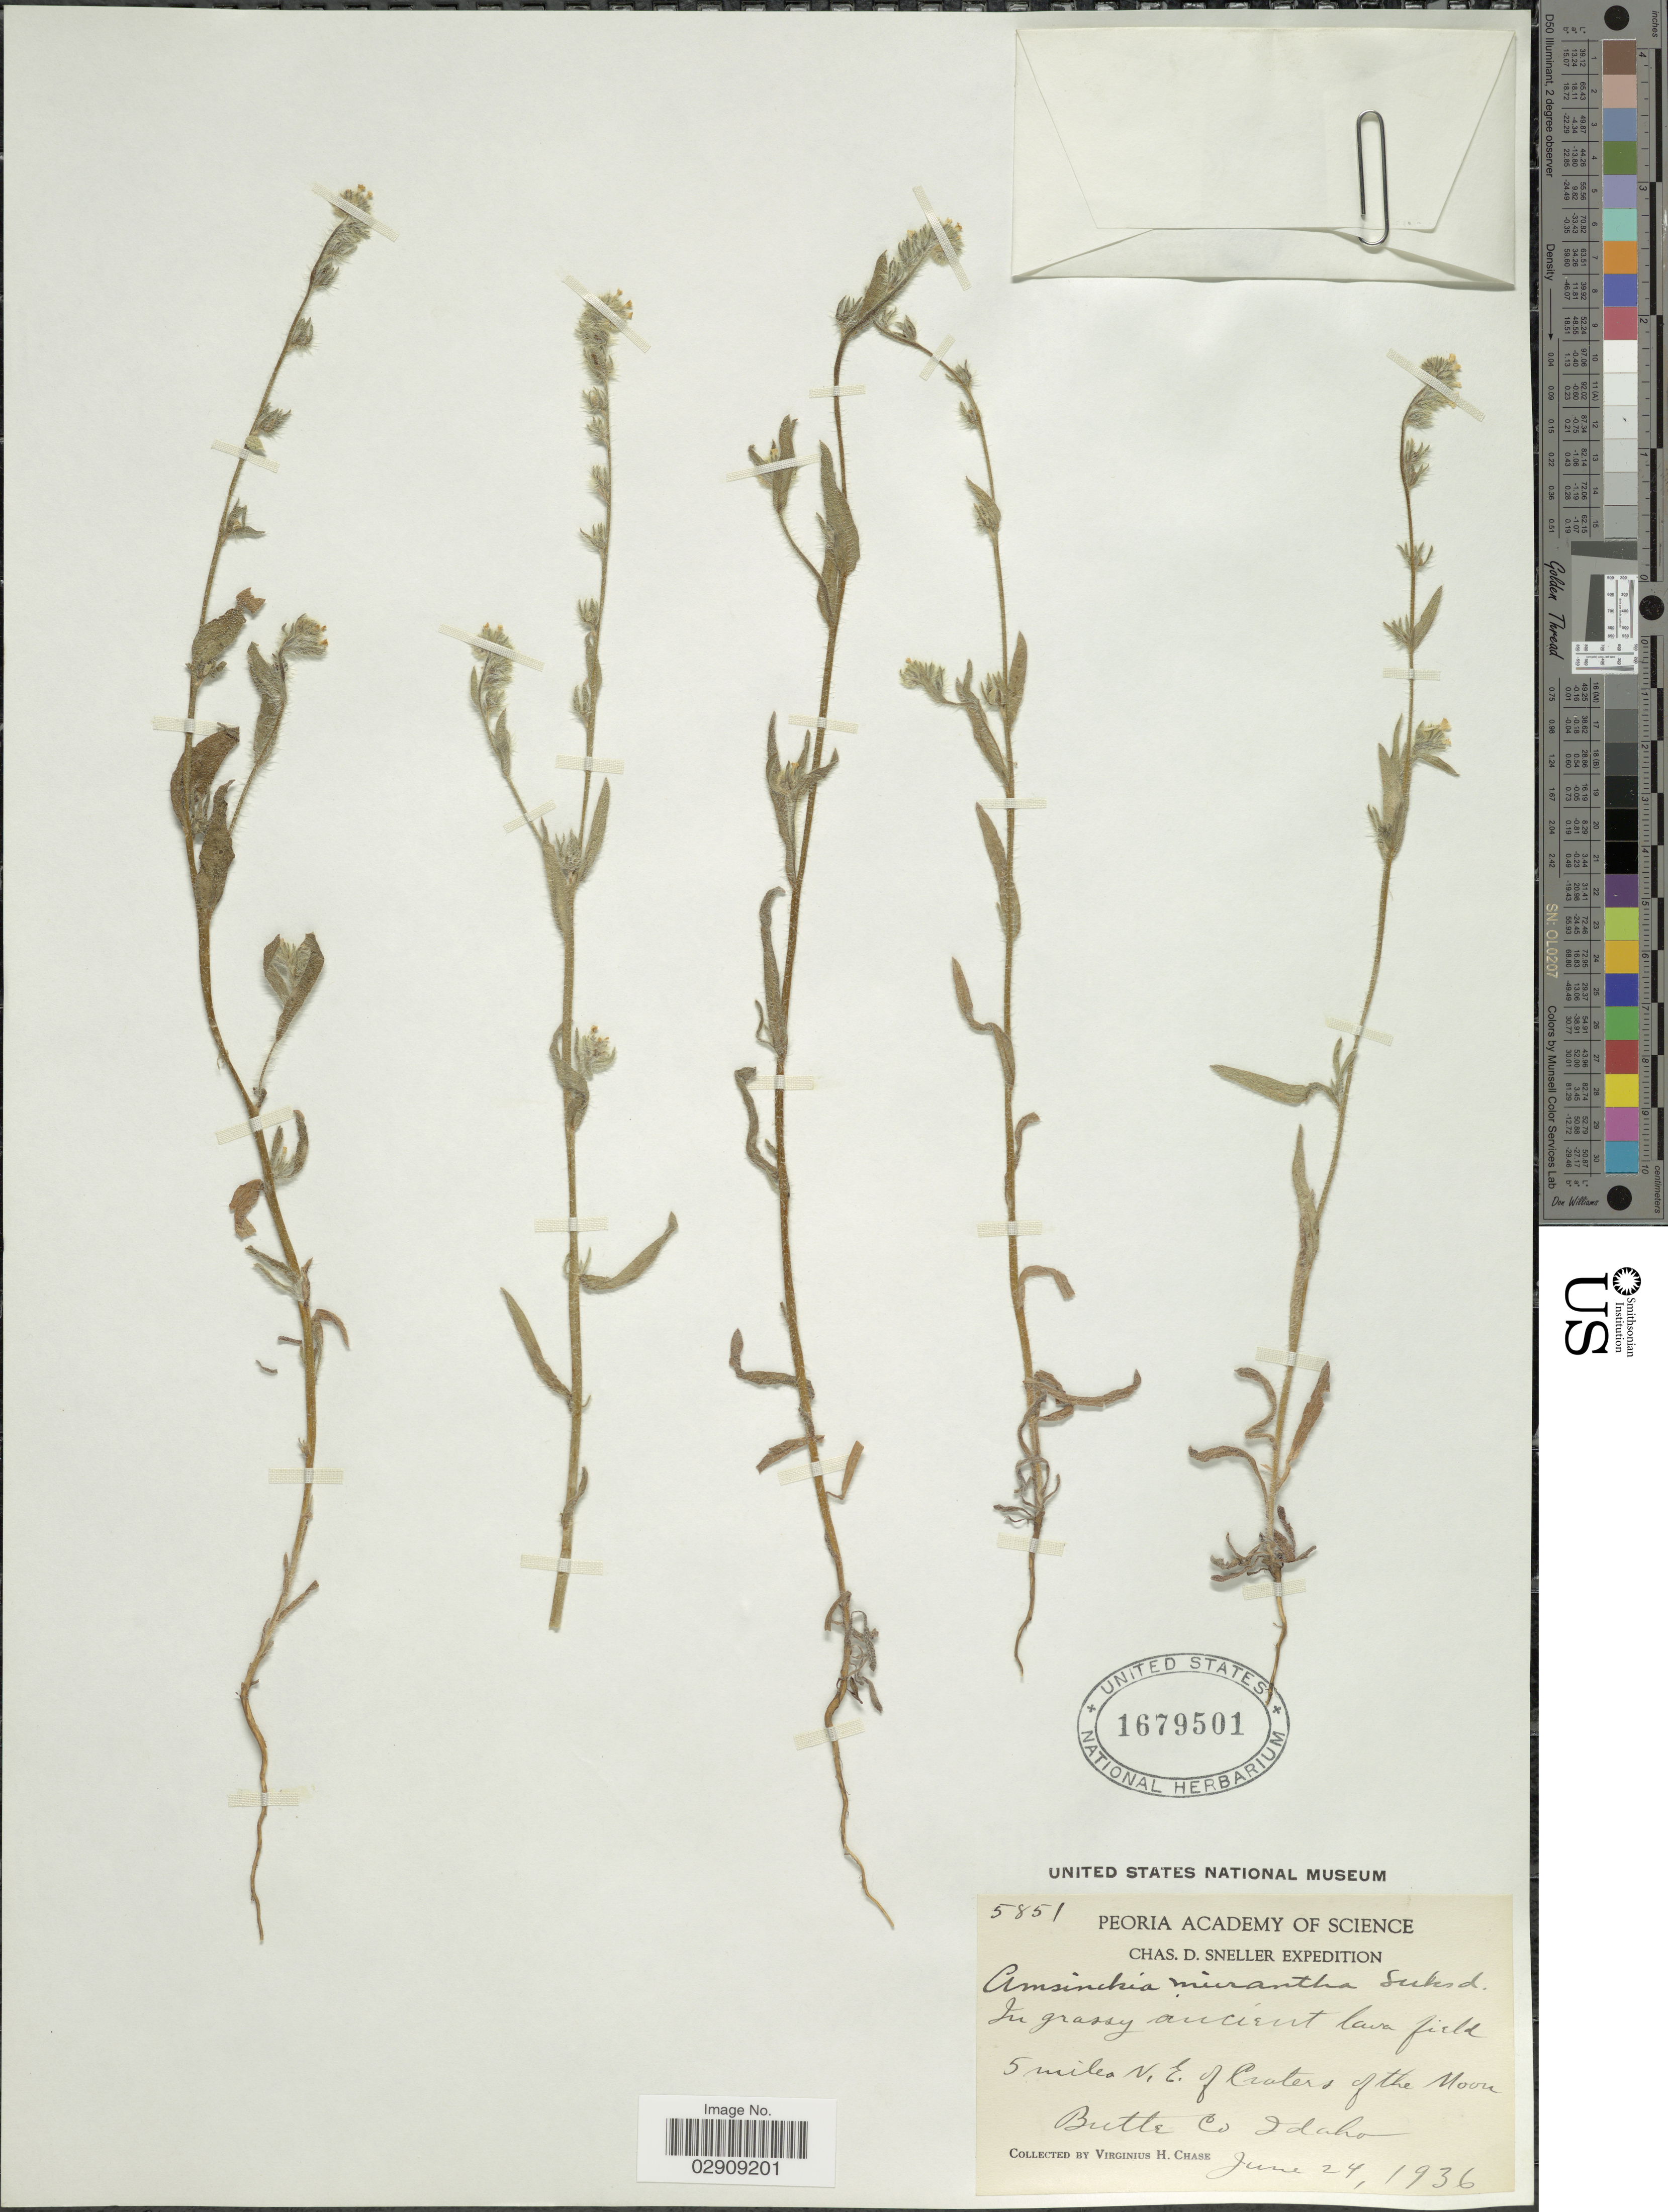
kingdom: Plantae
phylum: Tracheophyta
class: Magnoliopsida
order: Boraginales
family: Boraginaceae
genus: Amsinckia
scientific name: Amsinckia menziesii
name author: A. Nelson & J.F. Macbr.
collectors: V. H. Chase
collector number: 5851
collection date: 1936-06-24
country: United States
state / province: Idaho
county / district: Butte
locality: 5 miles NE of Craters of the Moon.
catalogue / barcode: US 1679501